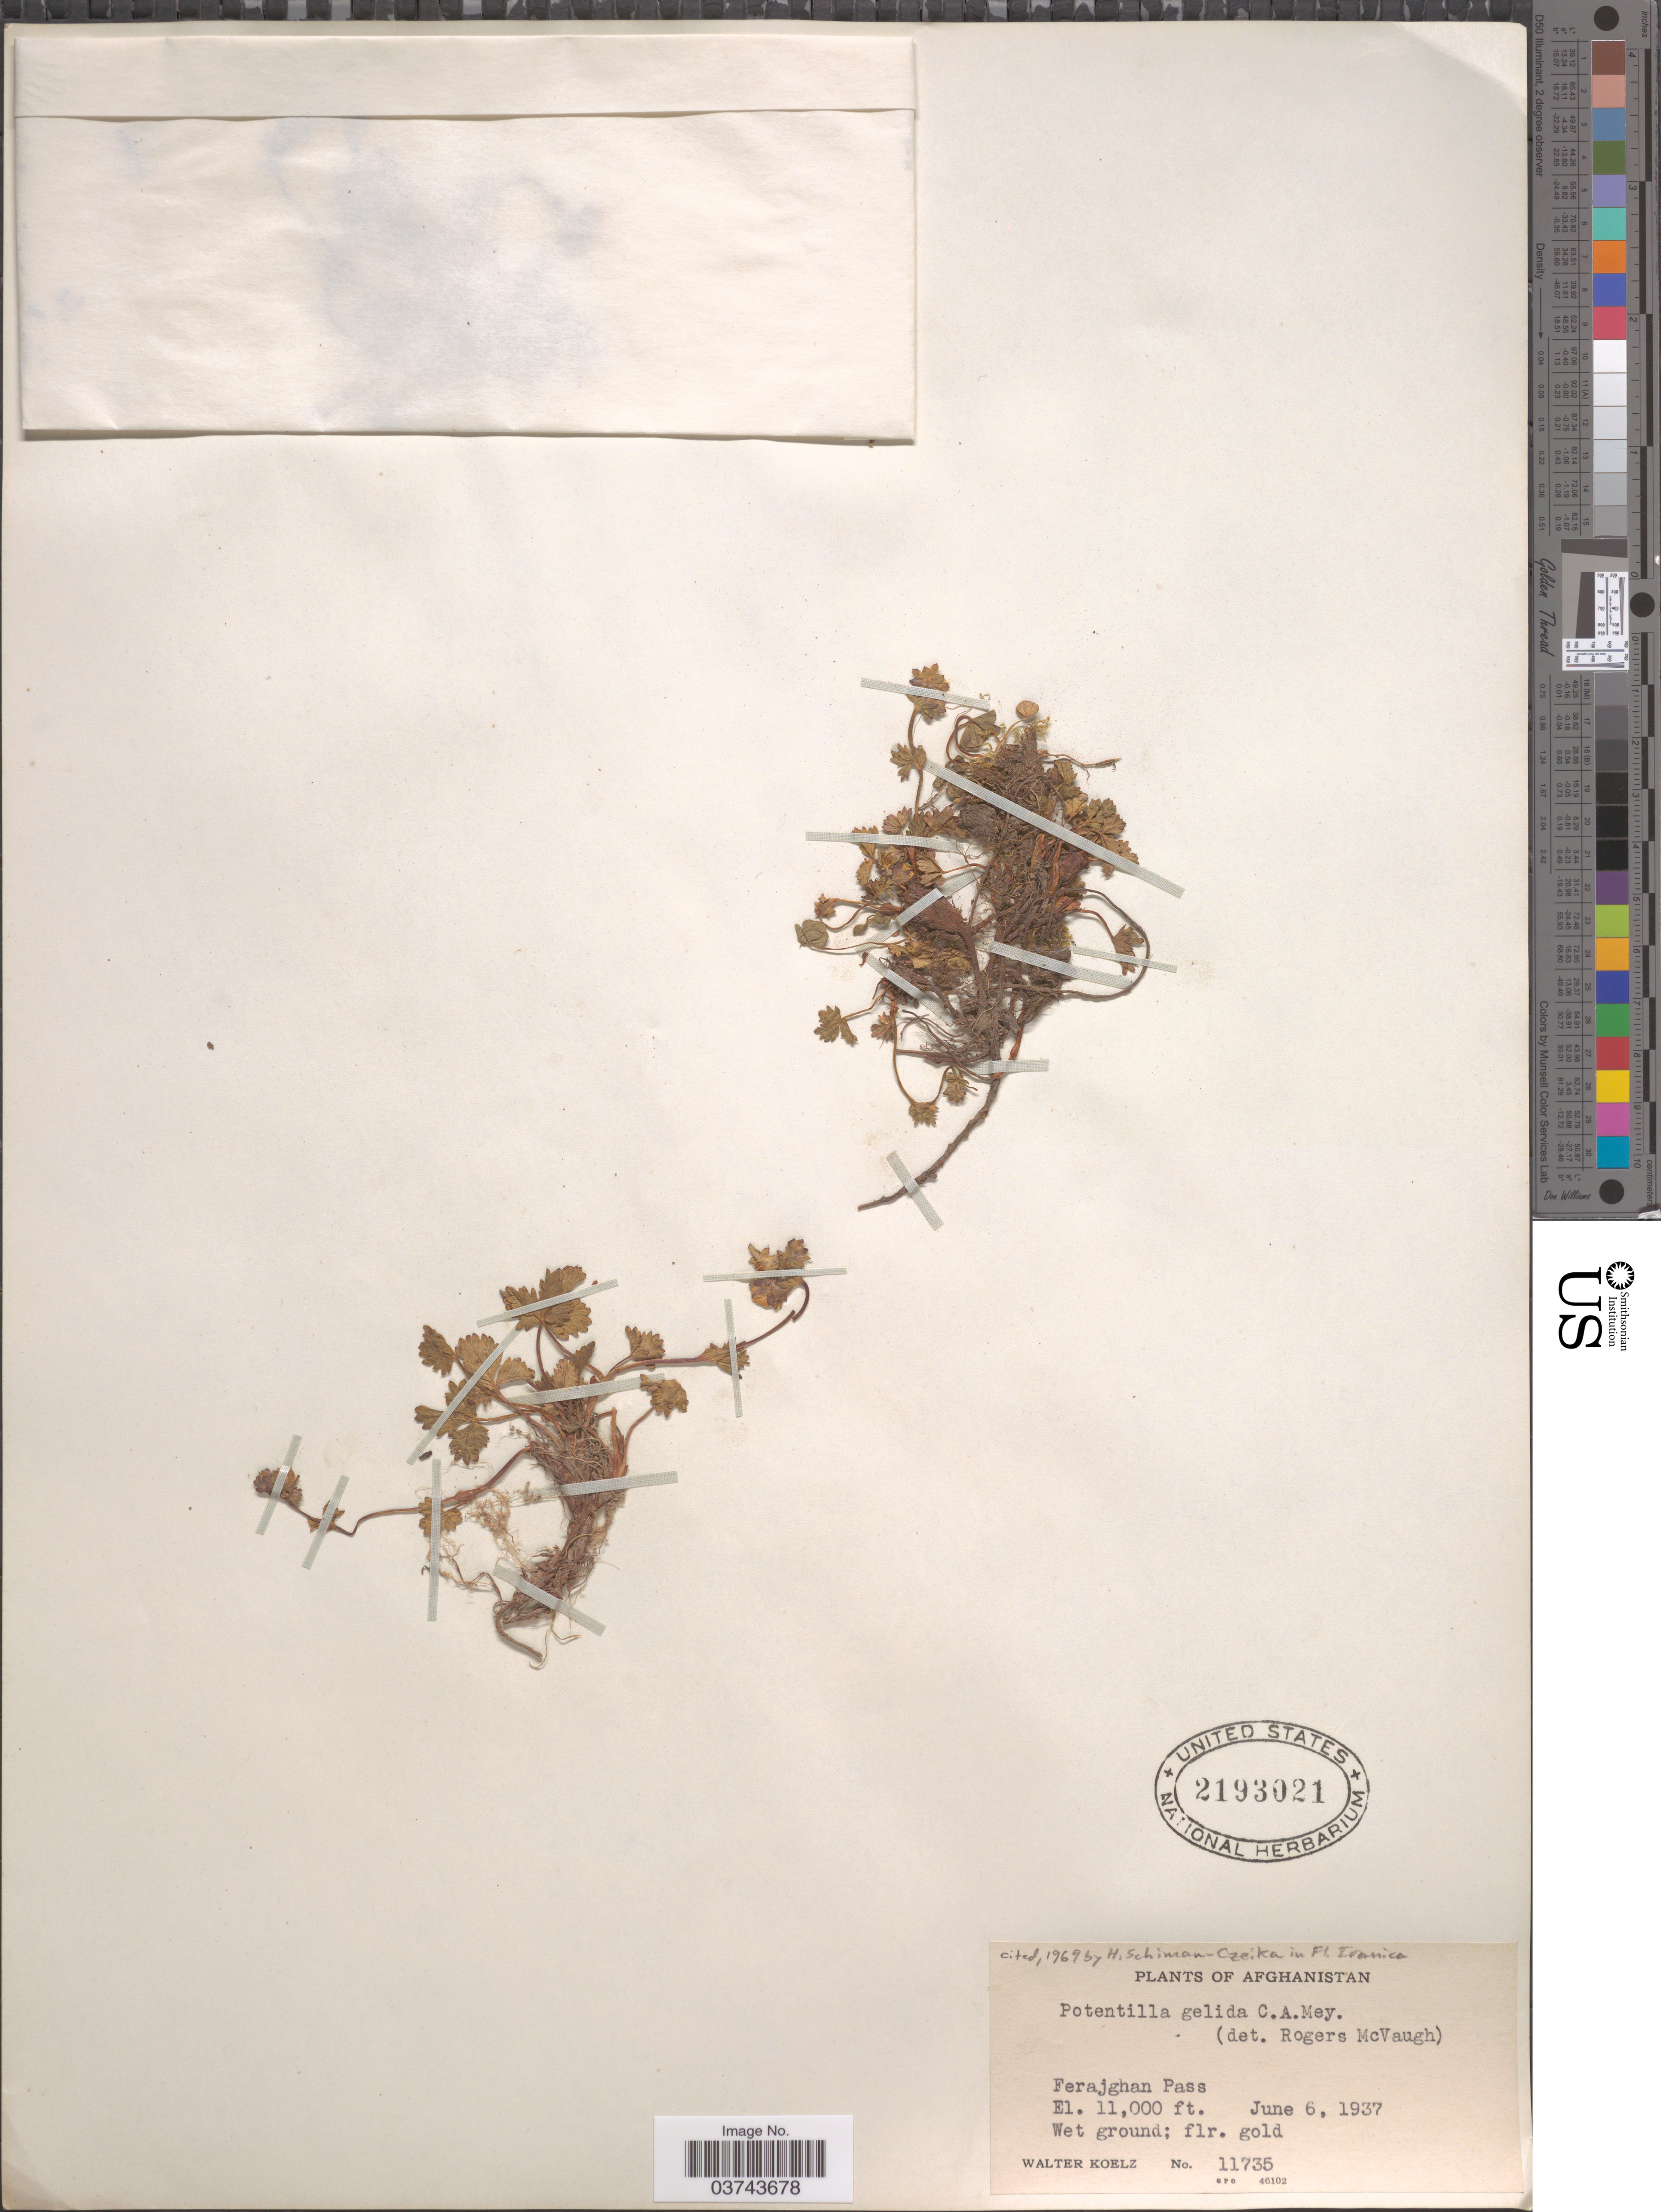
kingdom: Plantae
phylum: Tracheophyta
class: Magnoliopsida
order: Rosales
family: Rosaceae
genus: Potentilla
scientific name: Potentilla gelida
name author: C.A. Mey.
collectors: W. N. Koelz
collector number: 11735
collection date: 1937-06-06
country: Afghanistan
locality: Ferajghan Pass.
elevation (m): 3353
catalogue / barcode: US 2193021